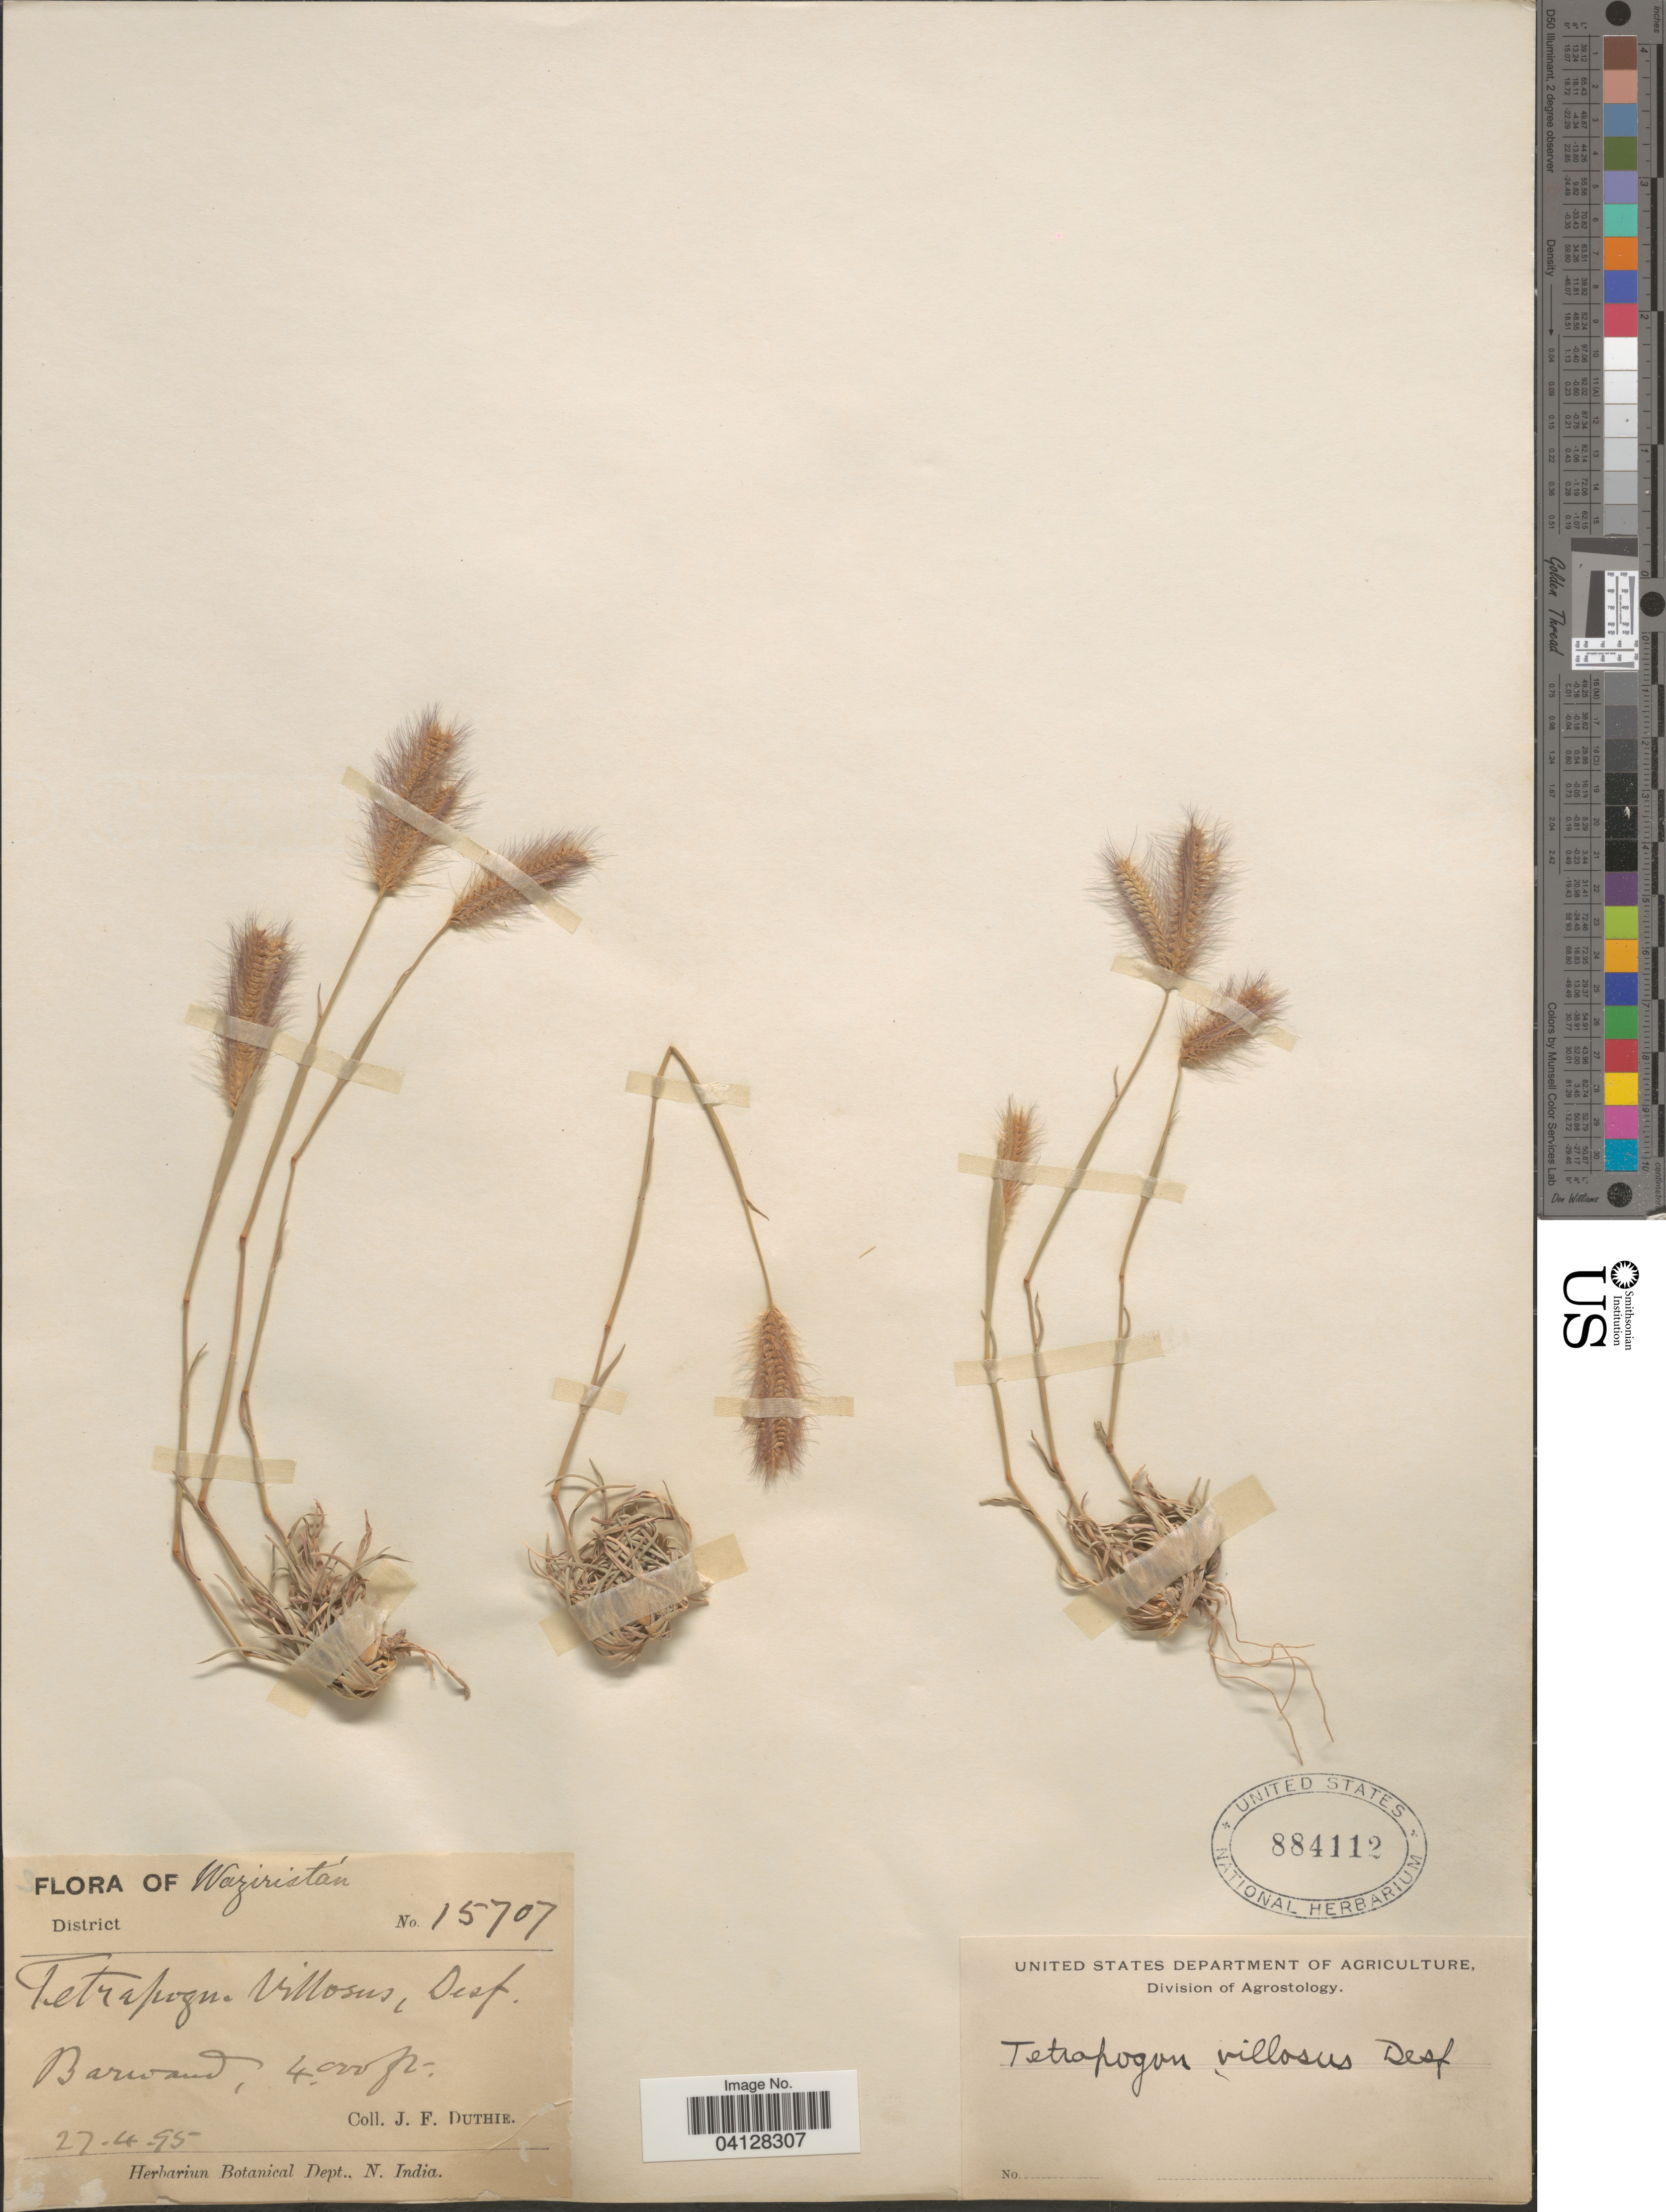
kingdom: Plantae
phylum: Tracheophyta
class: Liliopsida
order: Poales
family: Poaceae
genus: Tetrapogon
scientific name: Tetrapogon villosus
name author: Desf.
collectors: J. F. Duthie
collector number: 15707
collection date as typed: Transcribed d/m/y: 27/4/95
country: India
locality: Waziristán. Barwand.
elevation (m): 1219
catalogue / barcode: US 884112